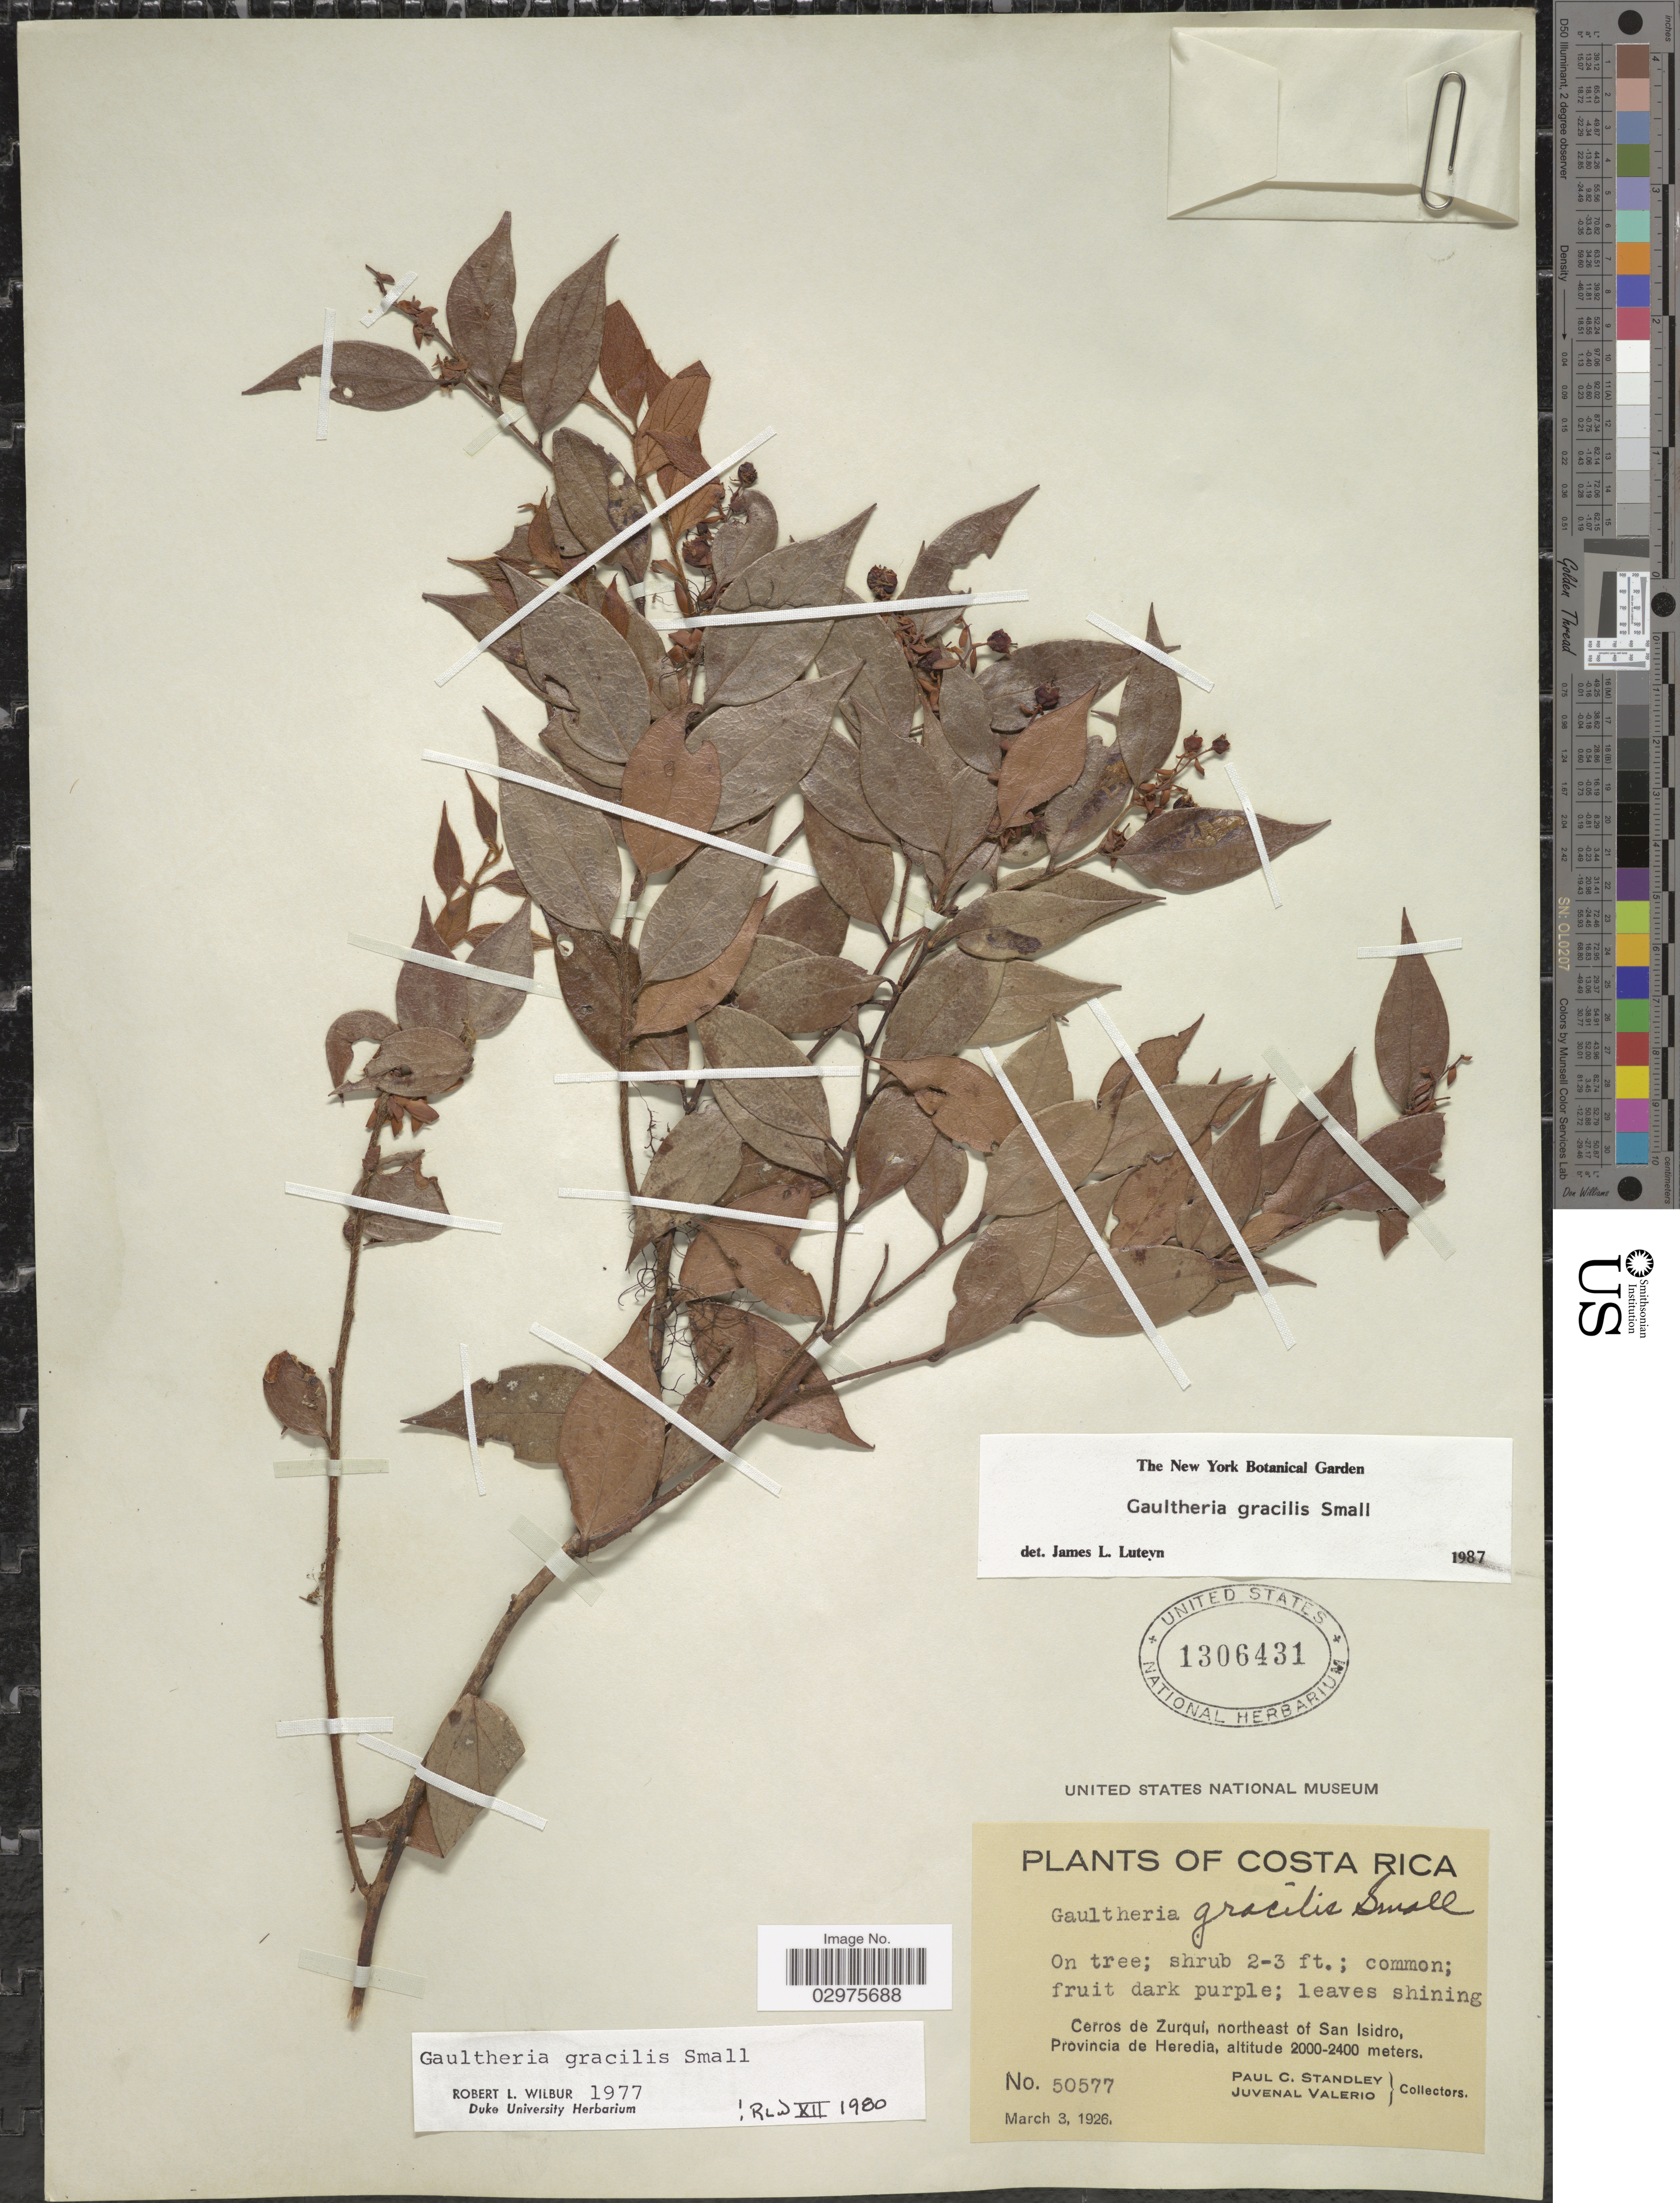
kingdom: Plantae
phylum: Tracheophyta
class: Magnoliopsida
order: Ericales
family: Ericaceae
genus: Gaultheria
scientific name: Gaultheria gracilis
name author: Small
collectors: P. C. Standley & J. Valerio R.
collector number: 50577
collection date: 1926-03-03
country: Costa Rica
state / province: Heredia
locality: Cerros de Zurqui, northeast of San Isidro.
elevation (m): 2000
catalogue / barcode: US 1306431